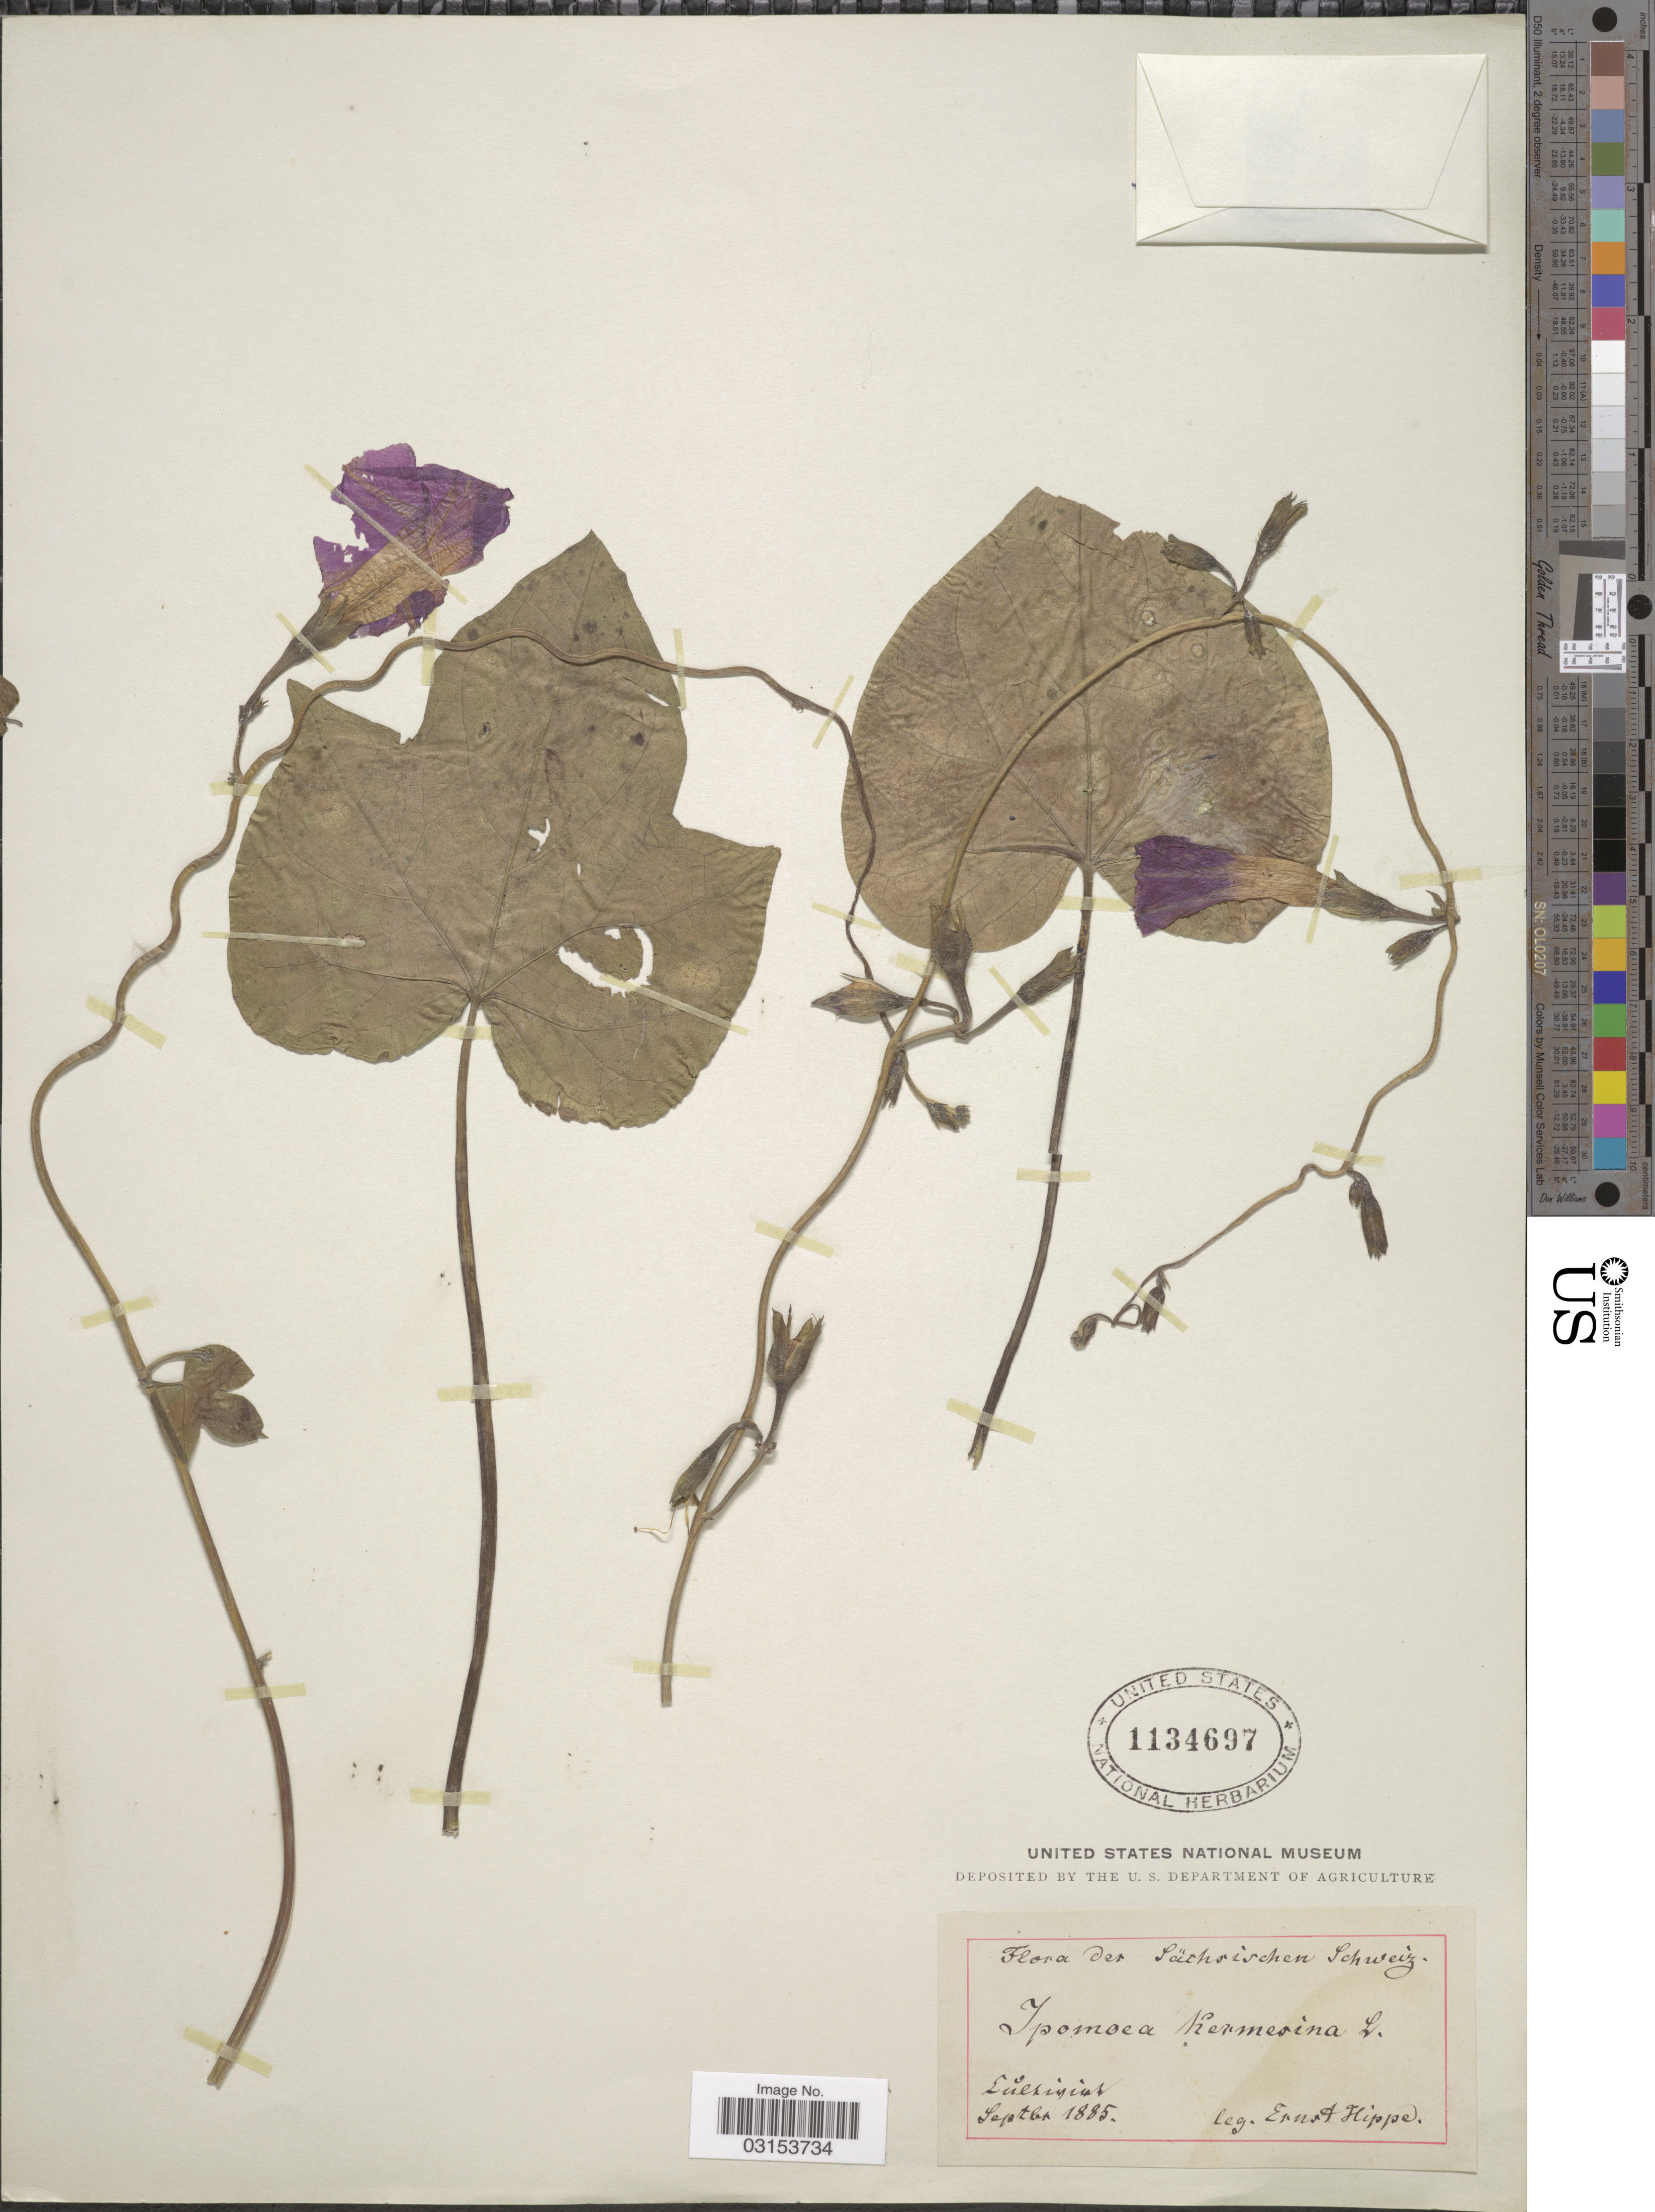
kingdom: Plantae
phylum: Tracheophyta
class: Magnoliopsida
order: Solanales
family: Convolvulaceae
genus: Ipomoea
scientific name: Ipomoea kermesina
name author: hort.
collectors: E. Hippe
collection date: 1885-09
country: Switzerland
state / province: Valais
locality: Sächsischen Schweiz.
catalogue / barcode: US 1134697